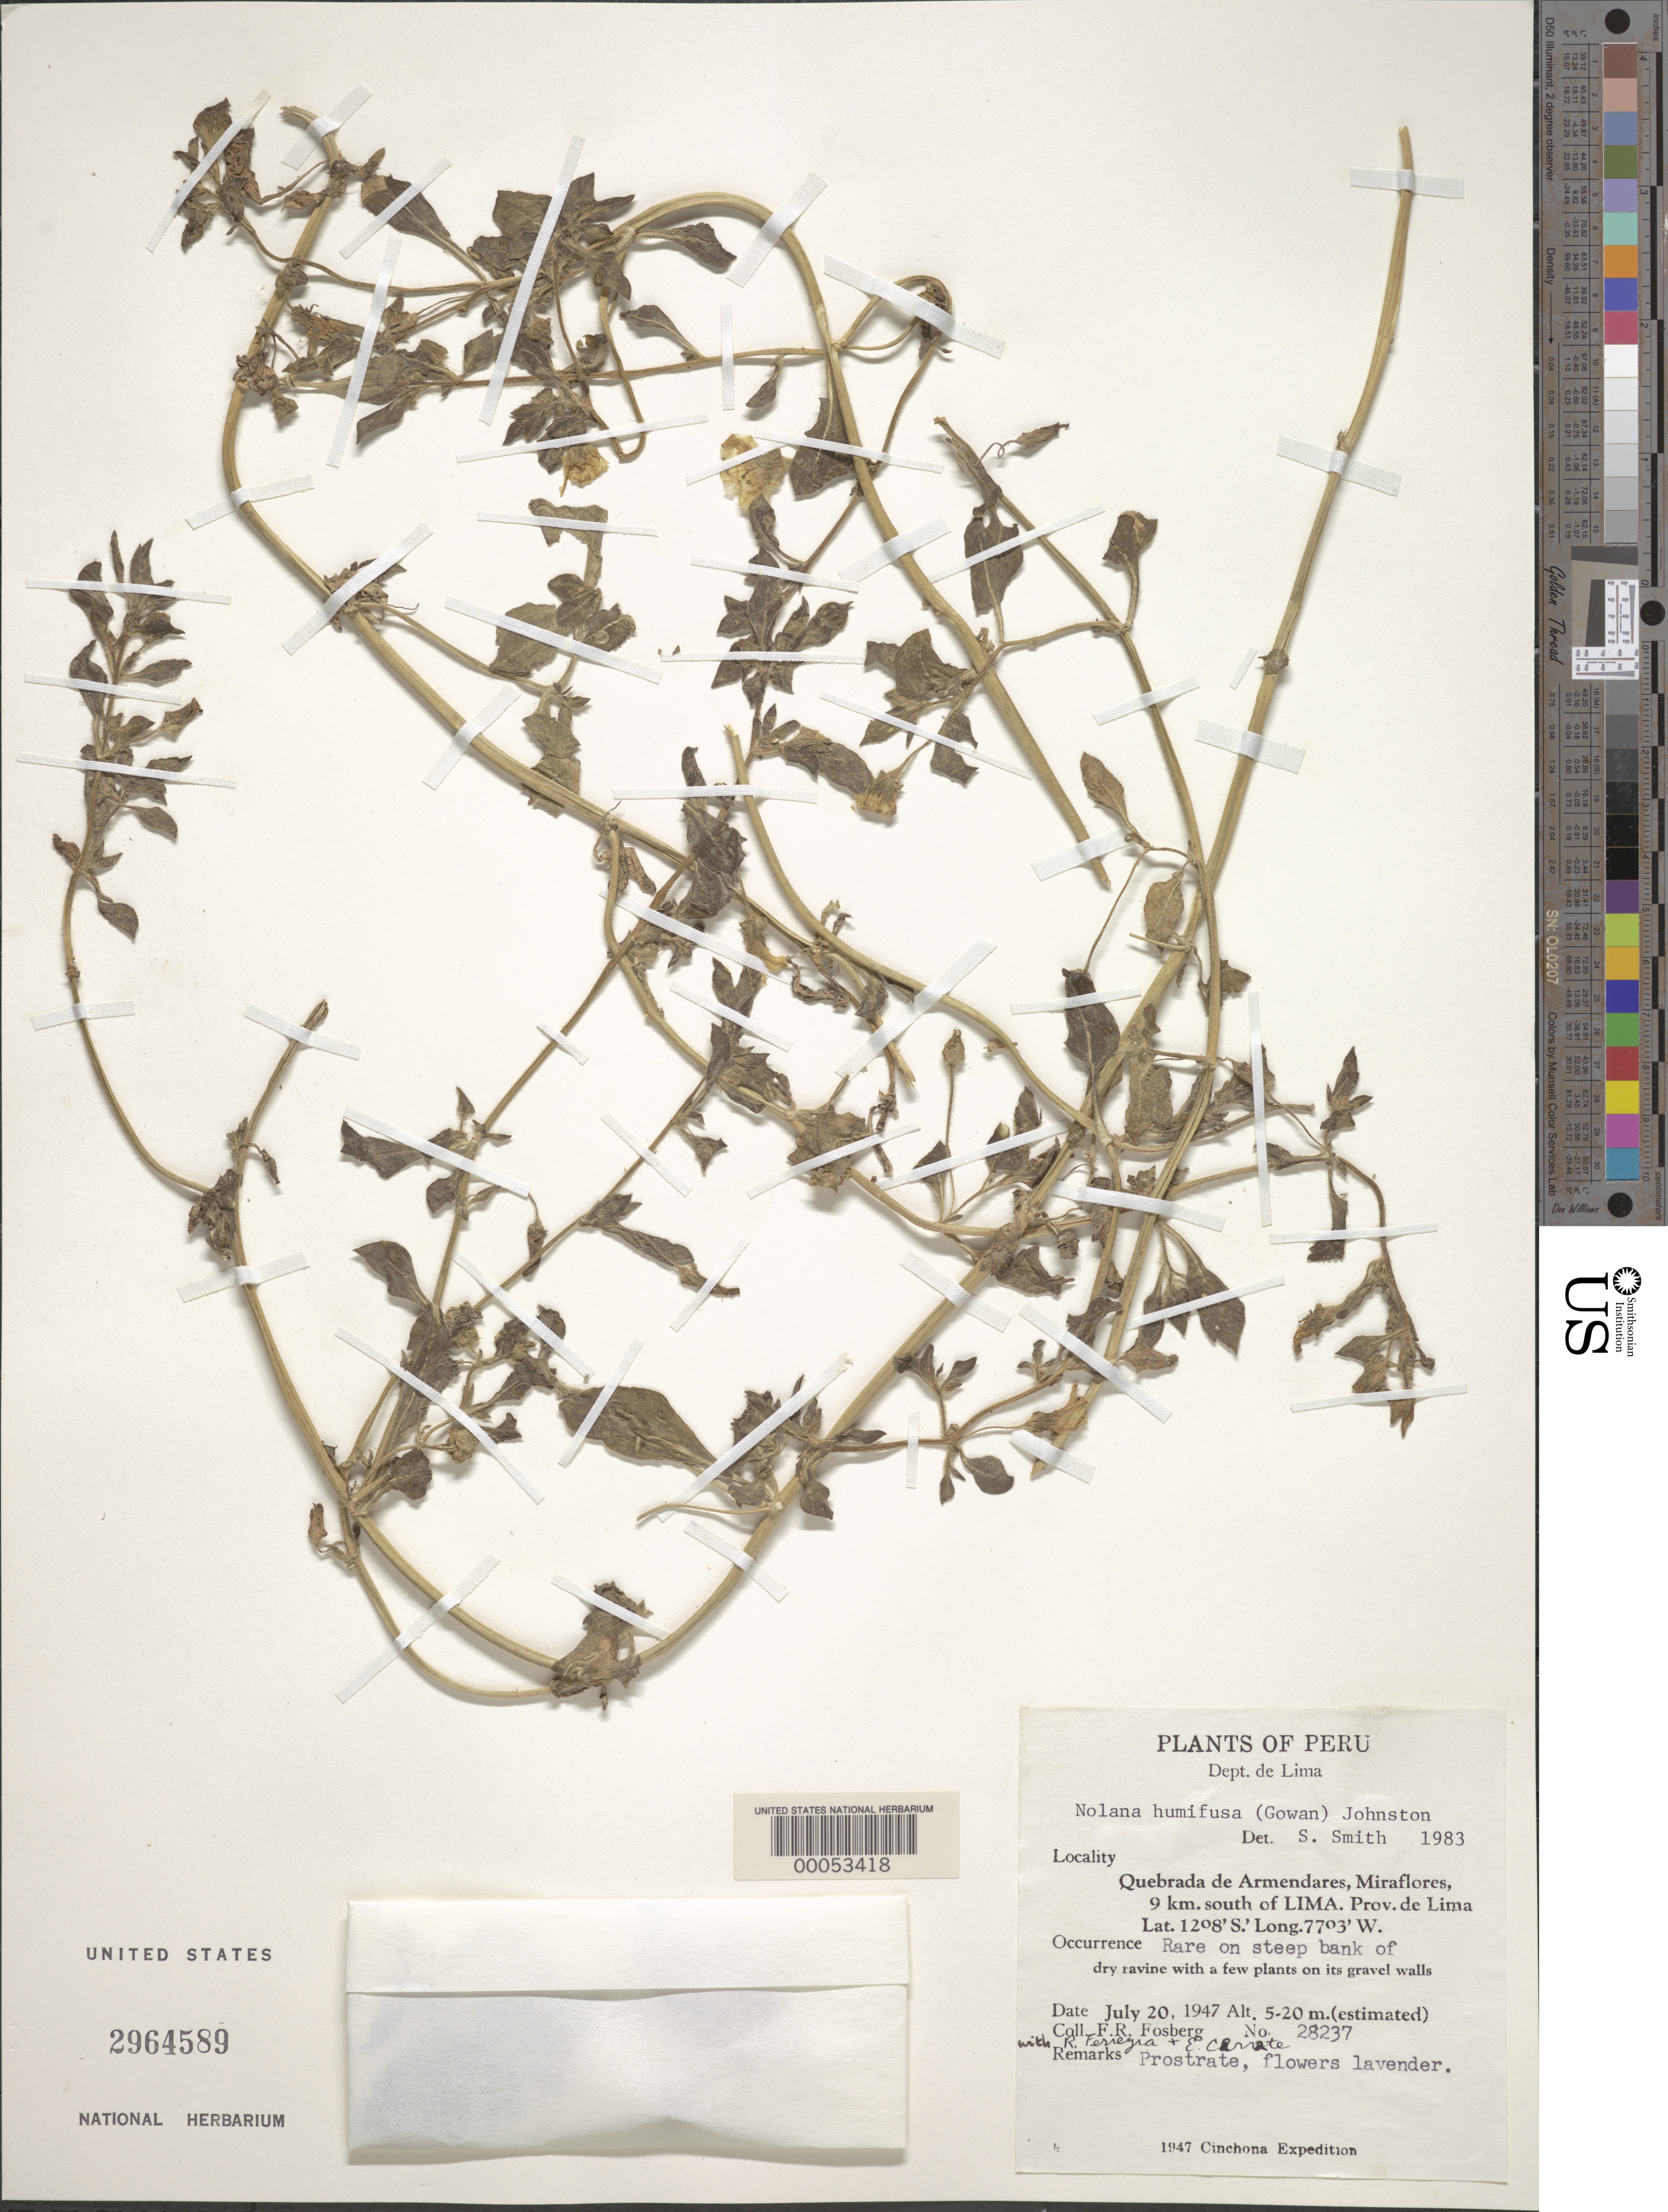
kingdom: Plantae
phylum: Tracheophyta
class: Magnoliopsida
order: Solanales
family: Solanaceae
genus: Nolana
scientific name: Nolana humifusa var. humifusa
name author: (Gouan) I.M. Johnst.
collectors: F. R. Fosberg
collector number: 28237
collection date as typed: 20 Jun 1947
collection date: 1947-06-20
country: Peru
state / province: Lima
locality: Quebreda de armendares, miraflores, 9 km. S of lima.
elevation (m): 5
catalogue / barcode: US 2964589